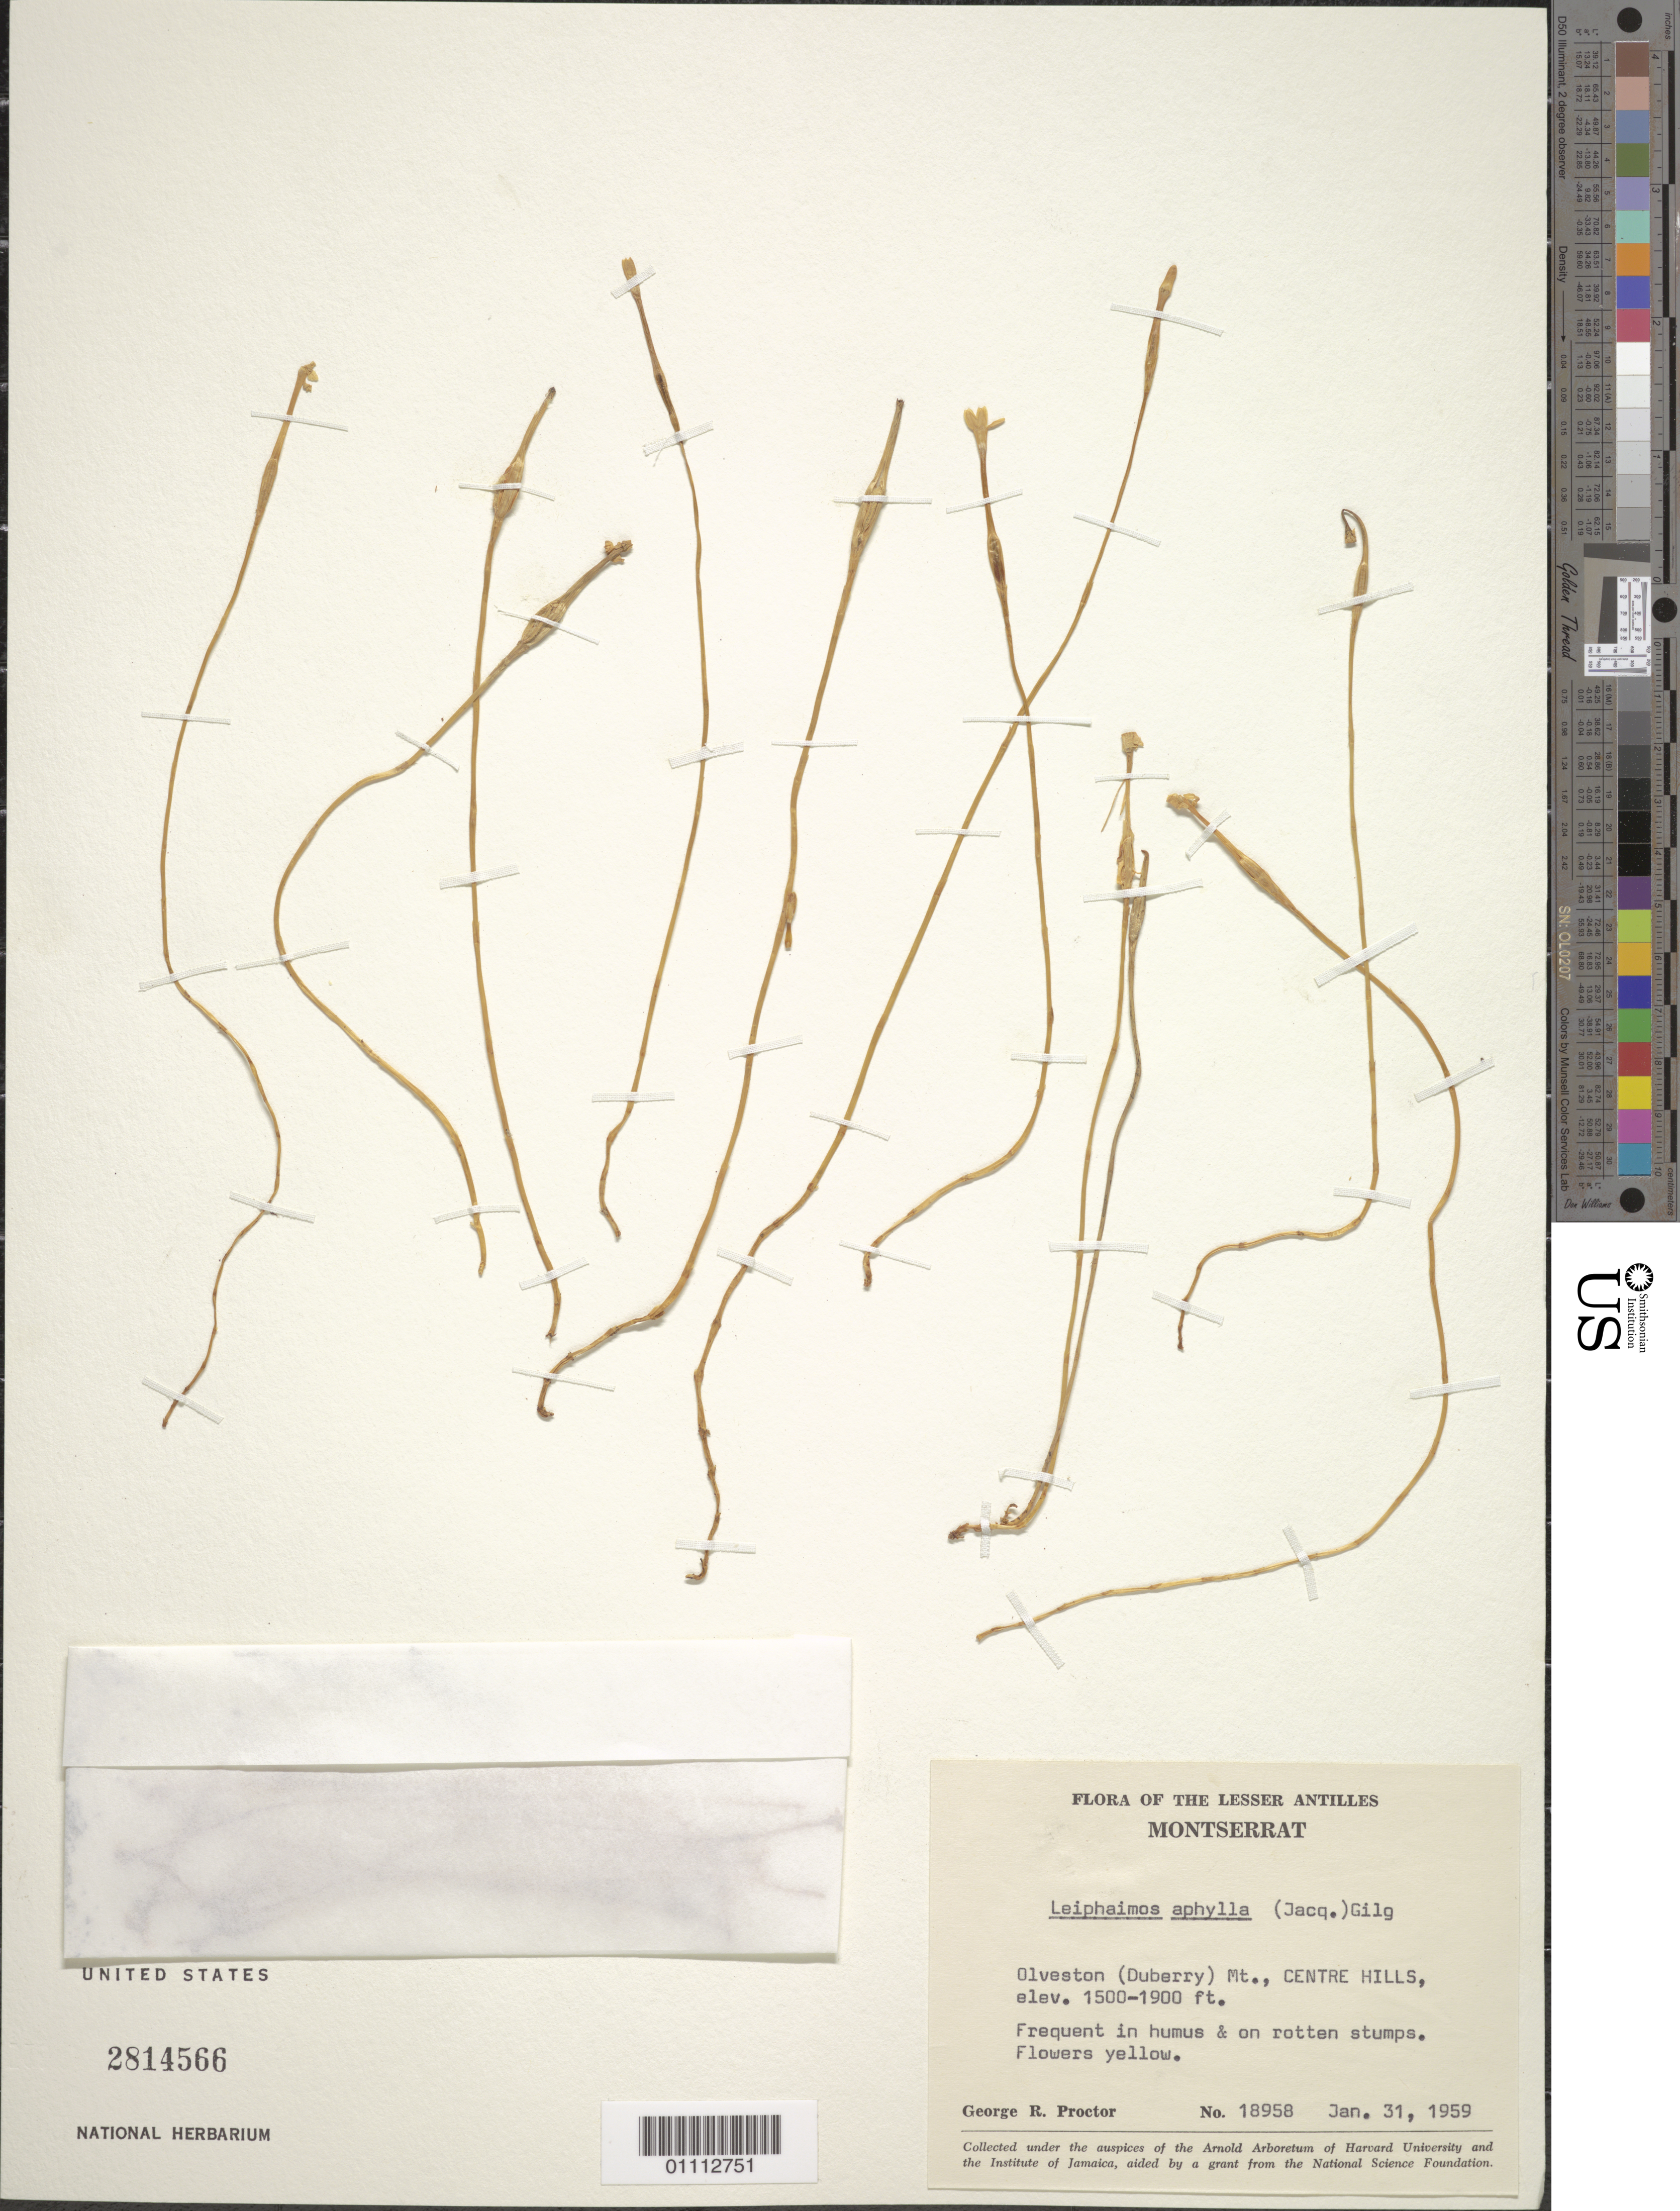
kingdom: Plantae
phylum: Tracheophyta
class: Magnoliopsida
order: Gentianales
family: Gentianaceae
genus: Voyria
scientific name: Voyria aphylla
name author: (Jacq.) Pers.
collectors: G. R. Proctor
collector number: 18958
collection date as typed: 31 Jan 1959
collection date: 1959-01-31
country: Montserrat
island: Montserrat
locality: Olveston (Duberry) Mt., Centre Hills. Frequent in humus and rotten stumps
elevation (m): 457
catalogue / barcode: US 2814566